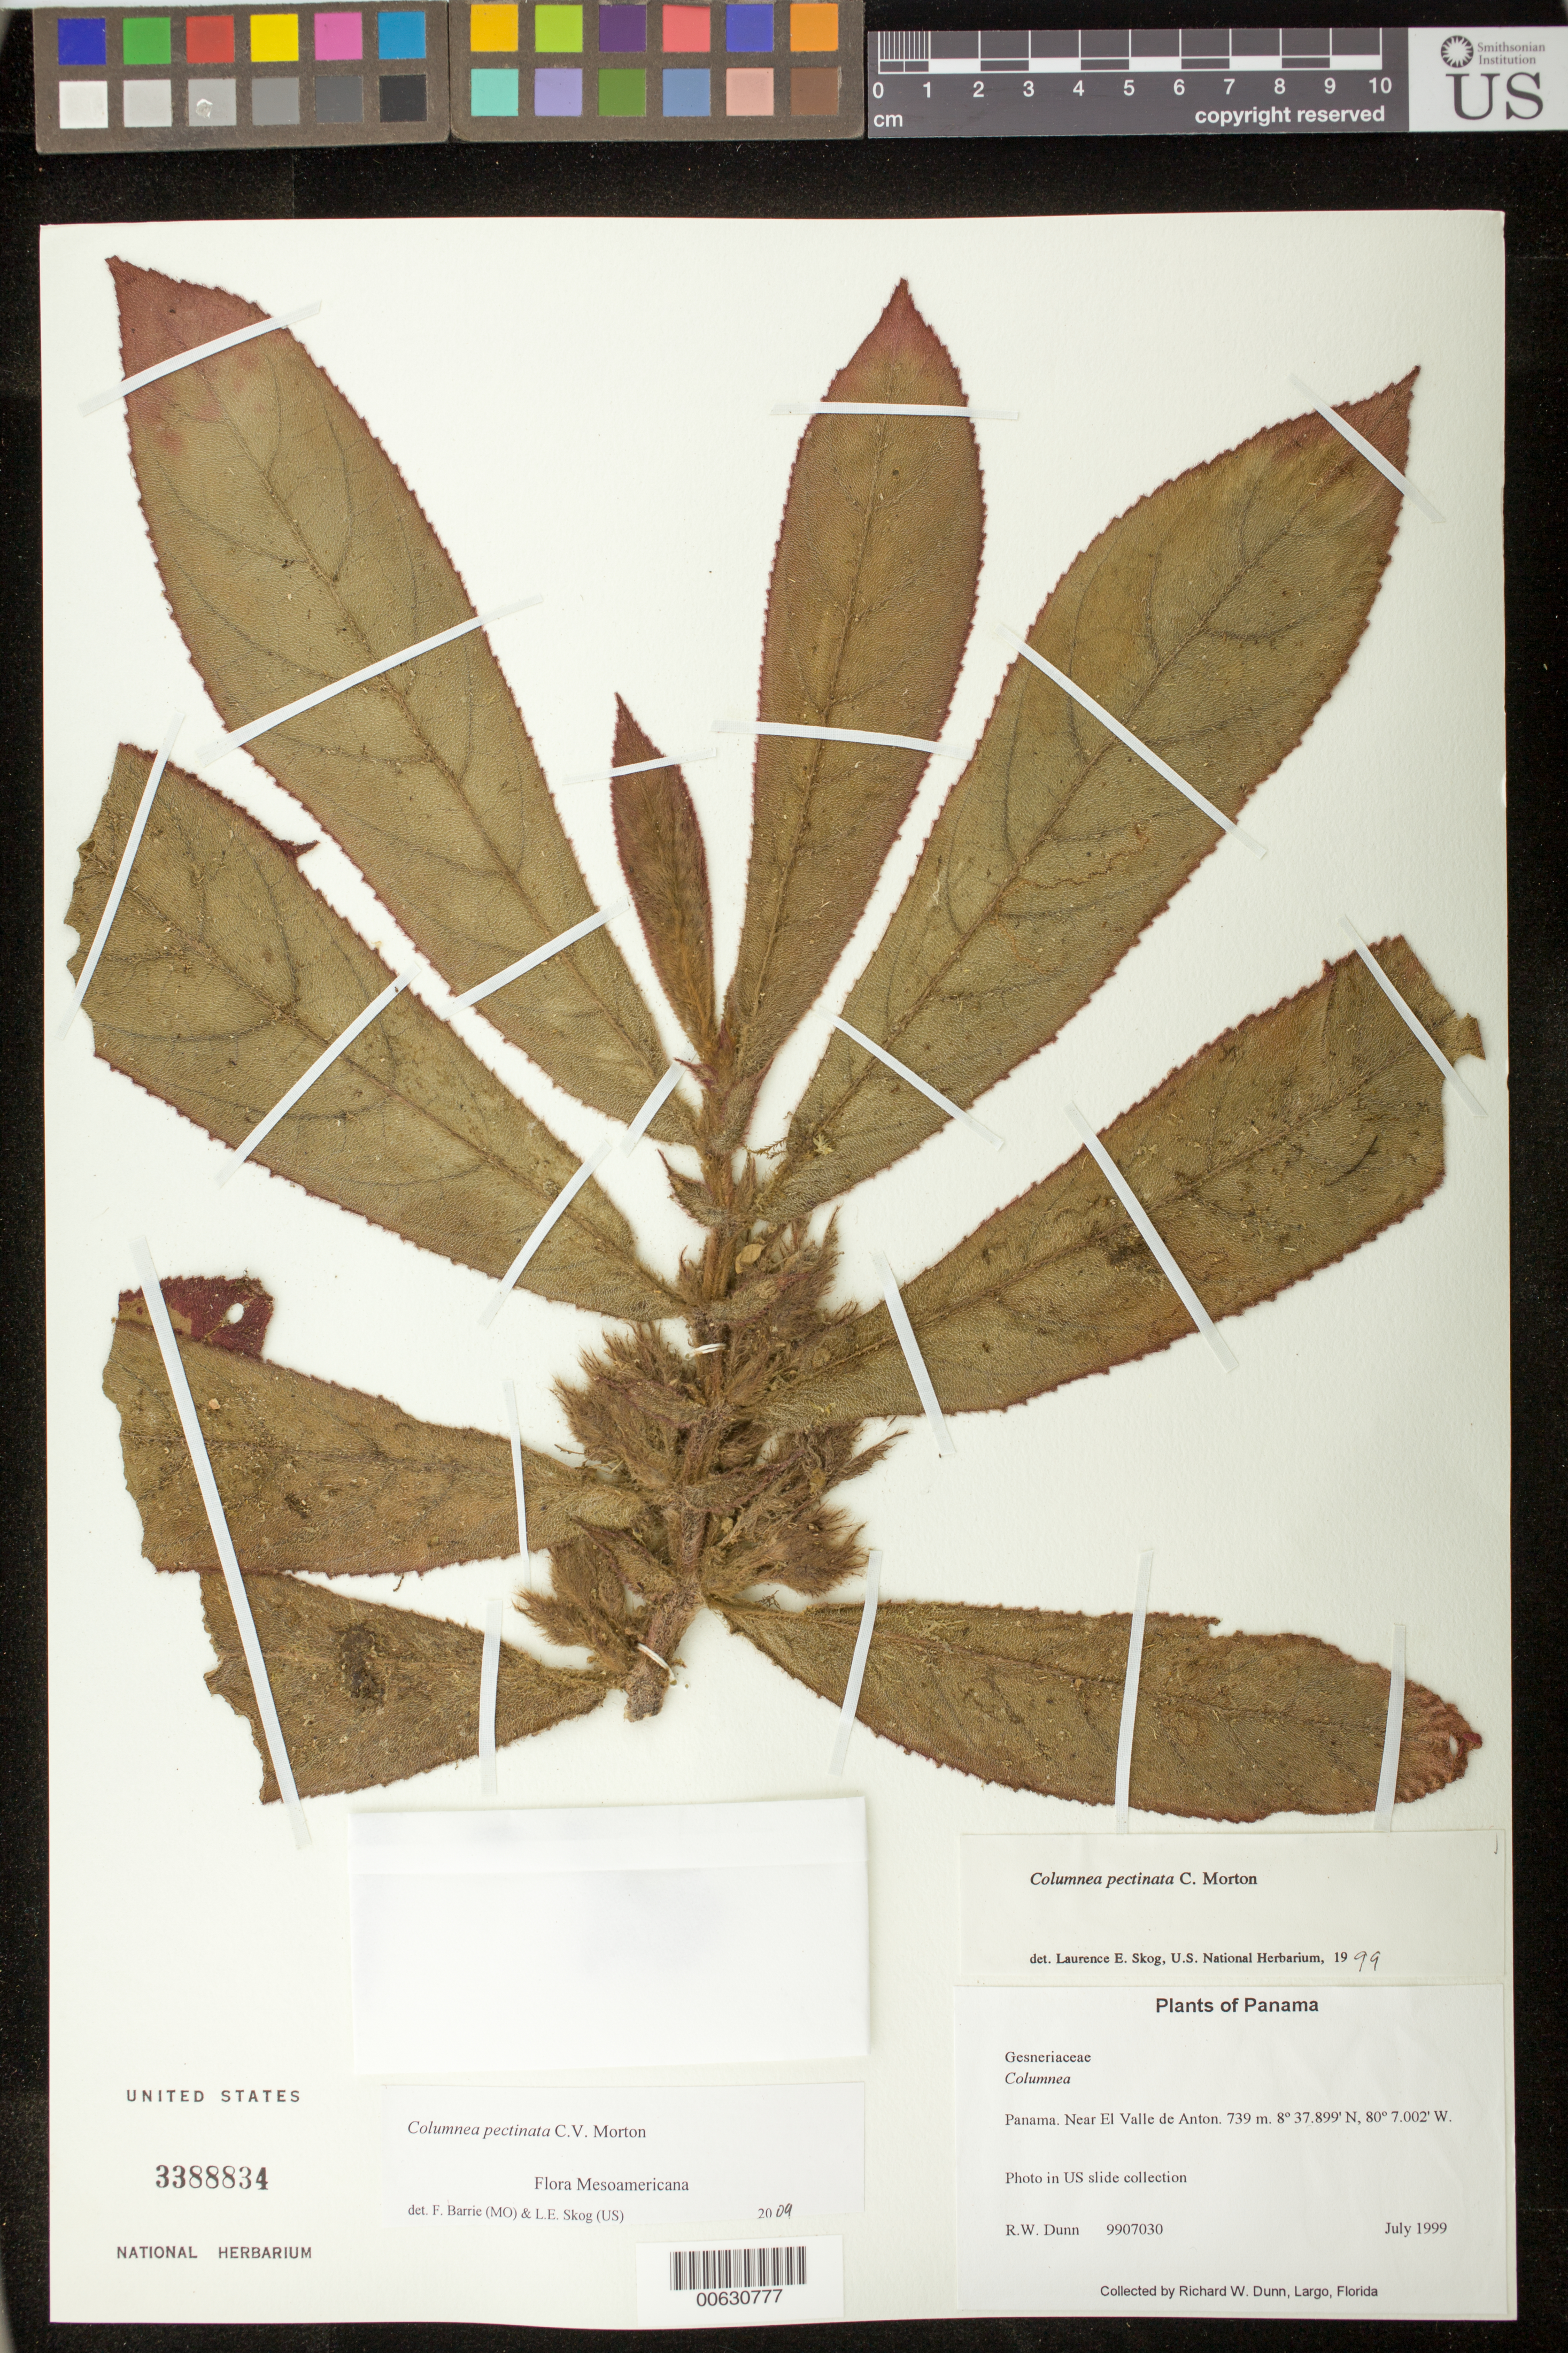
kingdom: Plantae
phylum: Tracheophyta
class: Magnoliopsida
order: Lamiales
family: Gesneriaceae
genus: Columnea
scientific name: Columnea pectinata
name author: C.V. Morton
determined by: Skog, Laurence E.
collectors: R. Dunn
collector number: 9907030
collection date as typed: Jul 1999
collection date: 1999-07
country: Panama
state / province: Coclé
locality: Near El Valle de Anton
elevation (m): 739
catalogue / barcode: US 3388834